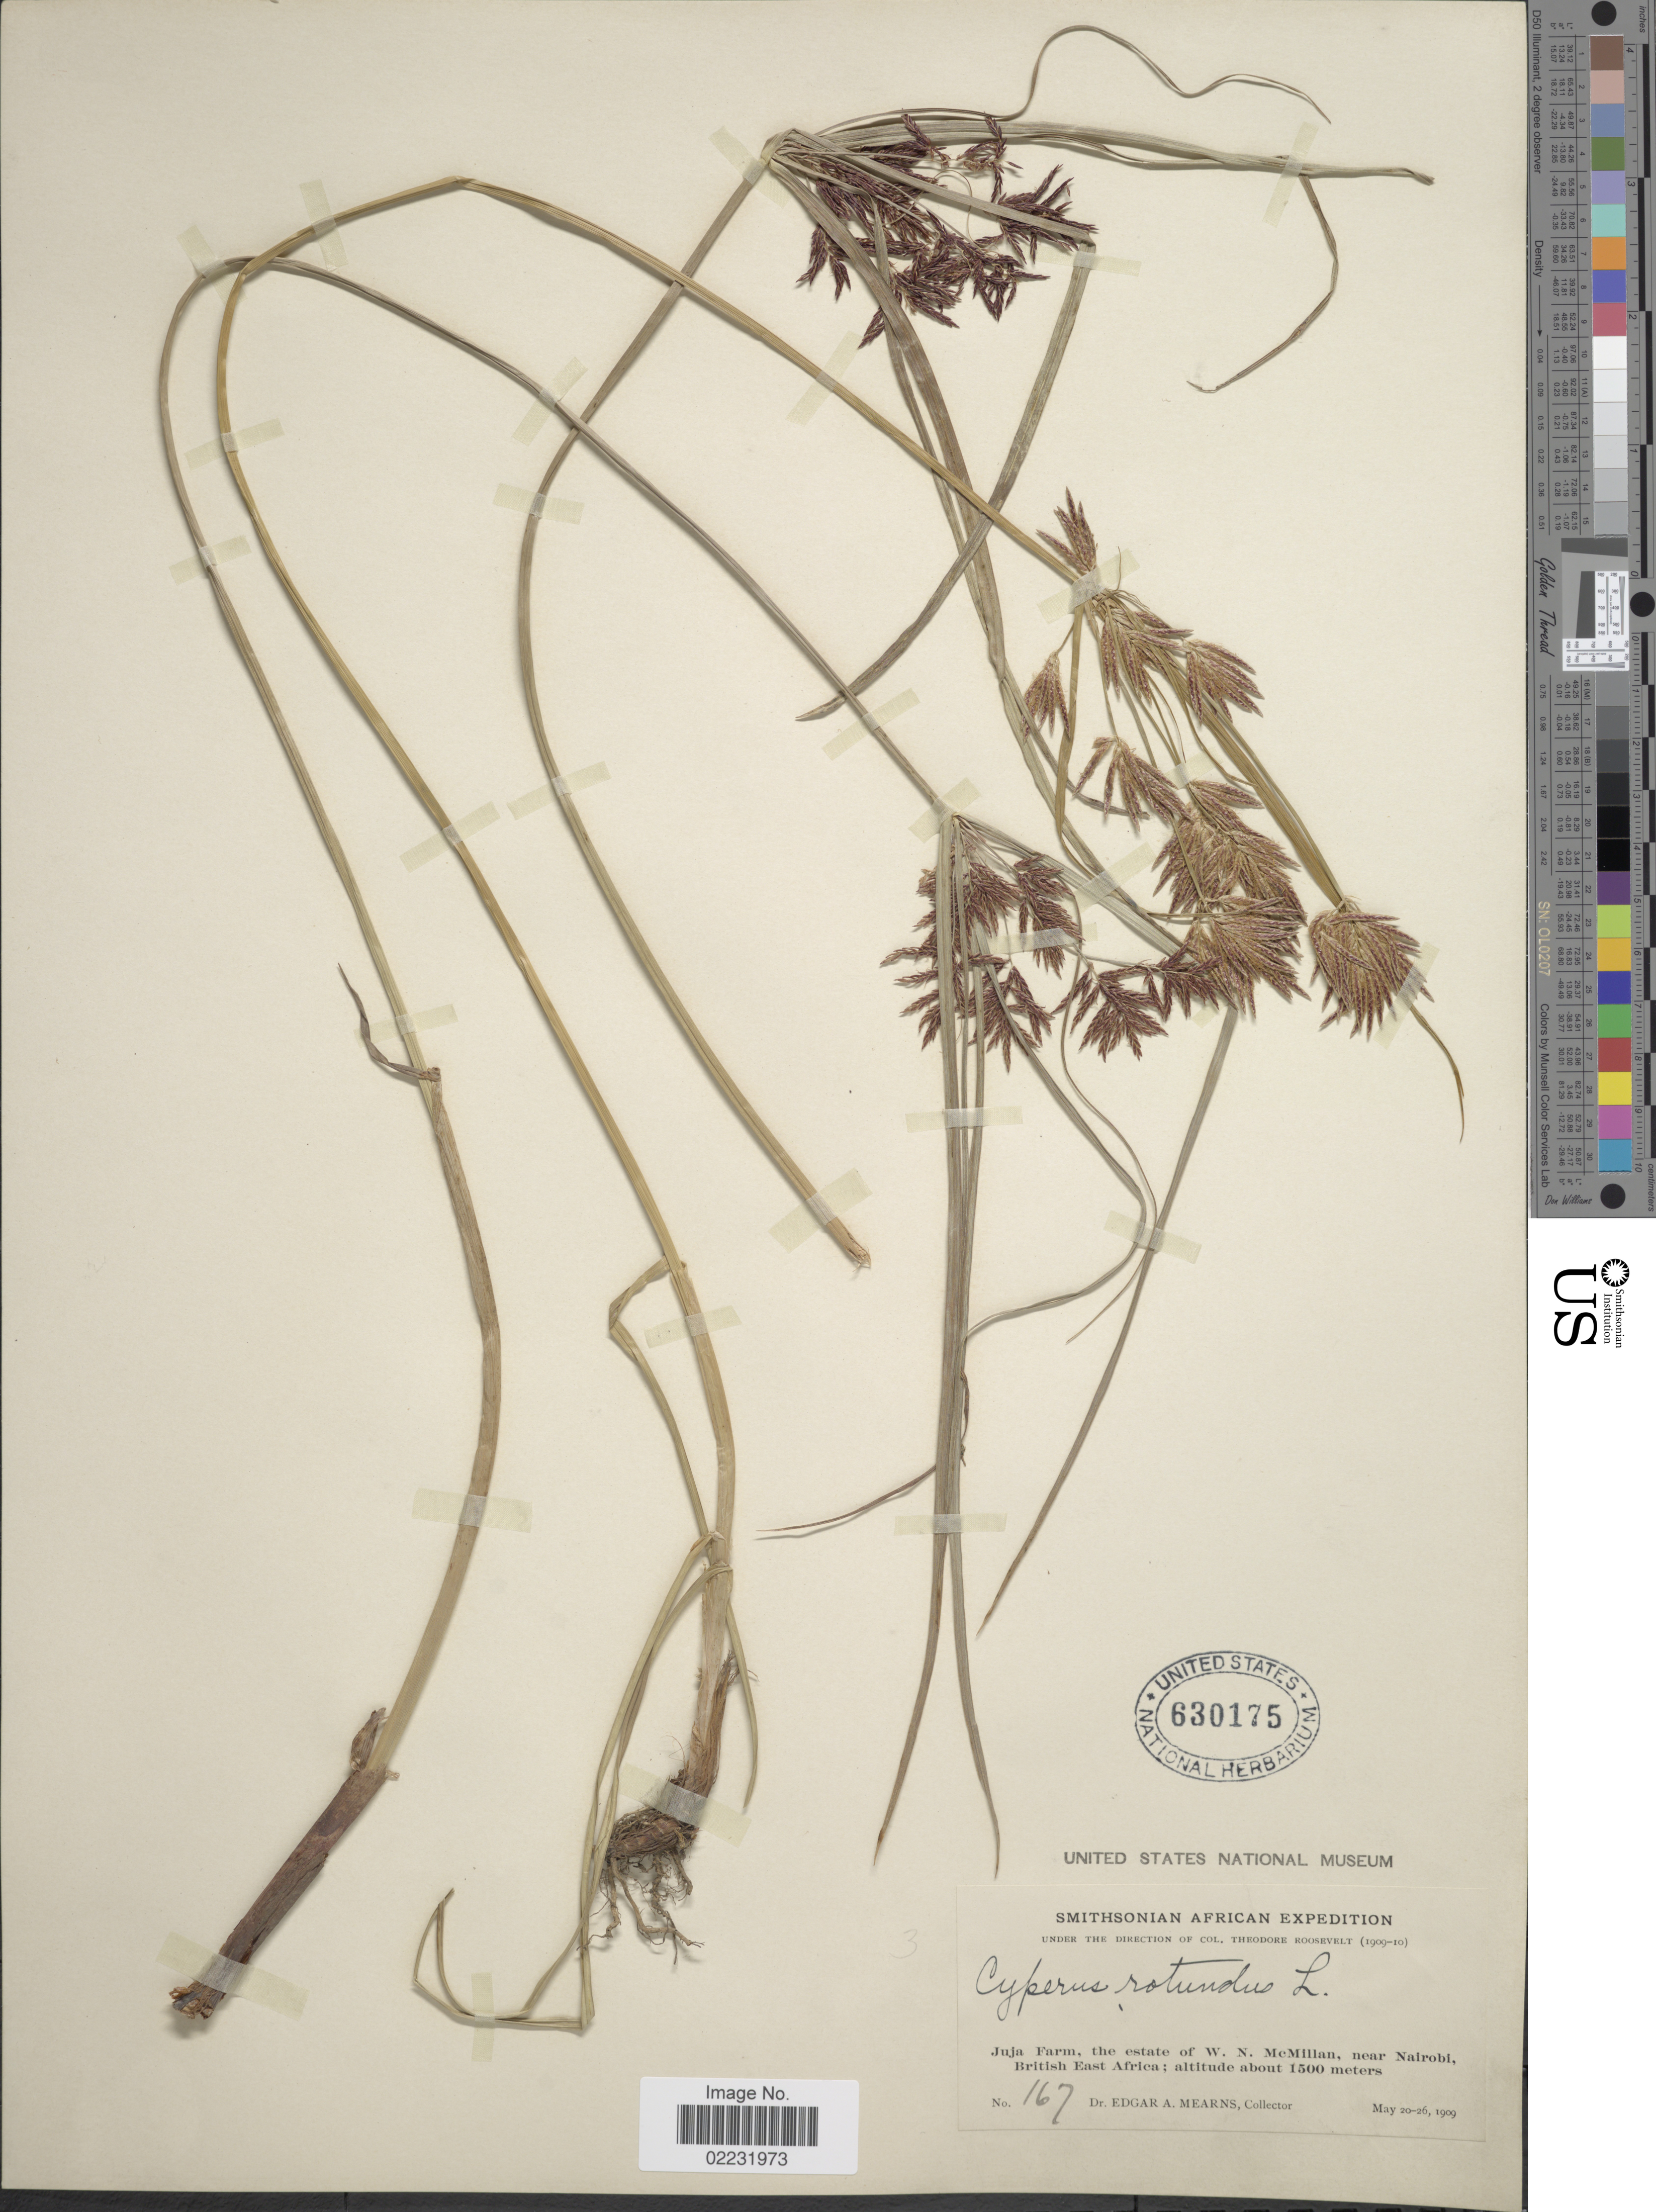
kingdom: Plantae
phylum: Tracheophyta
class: Liliopsida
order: Poales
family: Cyperaceae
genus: Cyperus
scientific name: Cyperus rotundus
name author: L.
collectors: E. A. Mearns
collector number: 167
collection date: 1909-05-20/1909-05-26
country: Kenya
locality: Juja Farm, the estate of W.N. .McMillan, near Nairobi, British East Africa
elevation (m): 1500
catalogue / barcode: US 630175